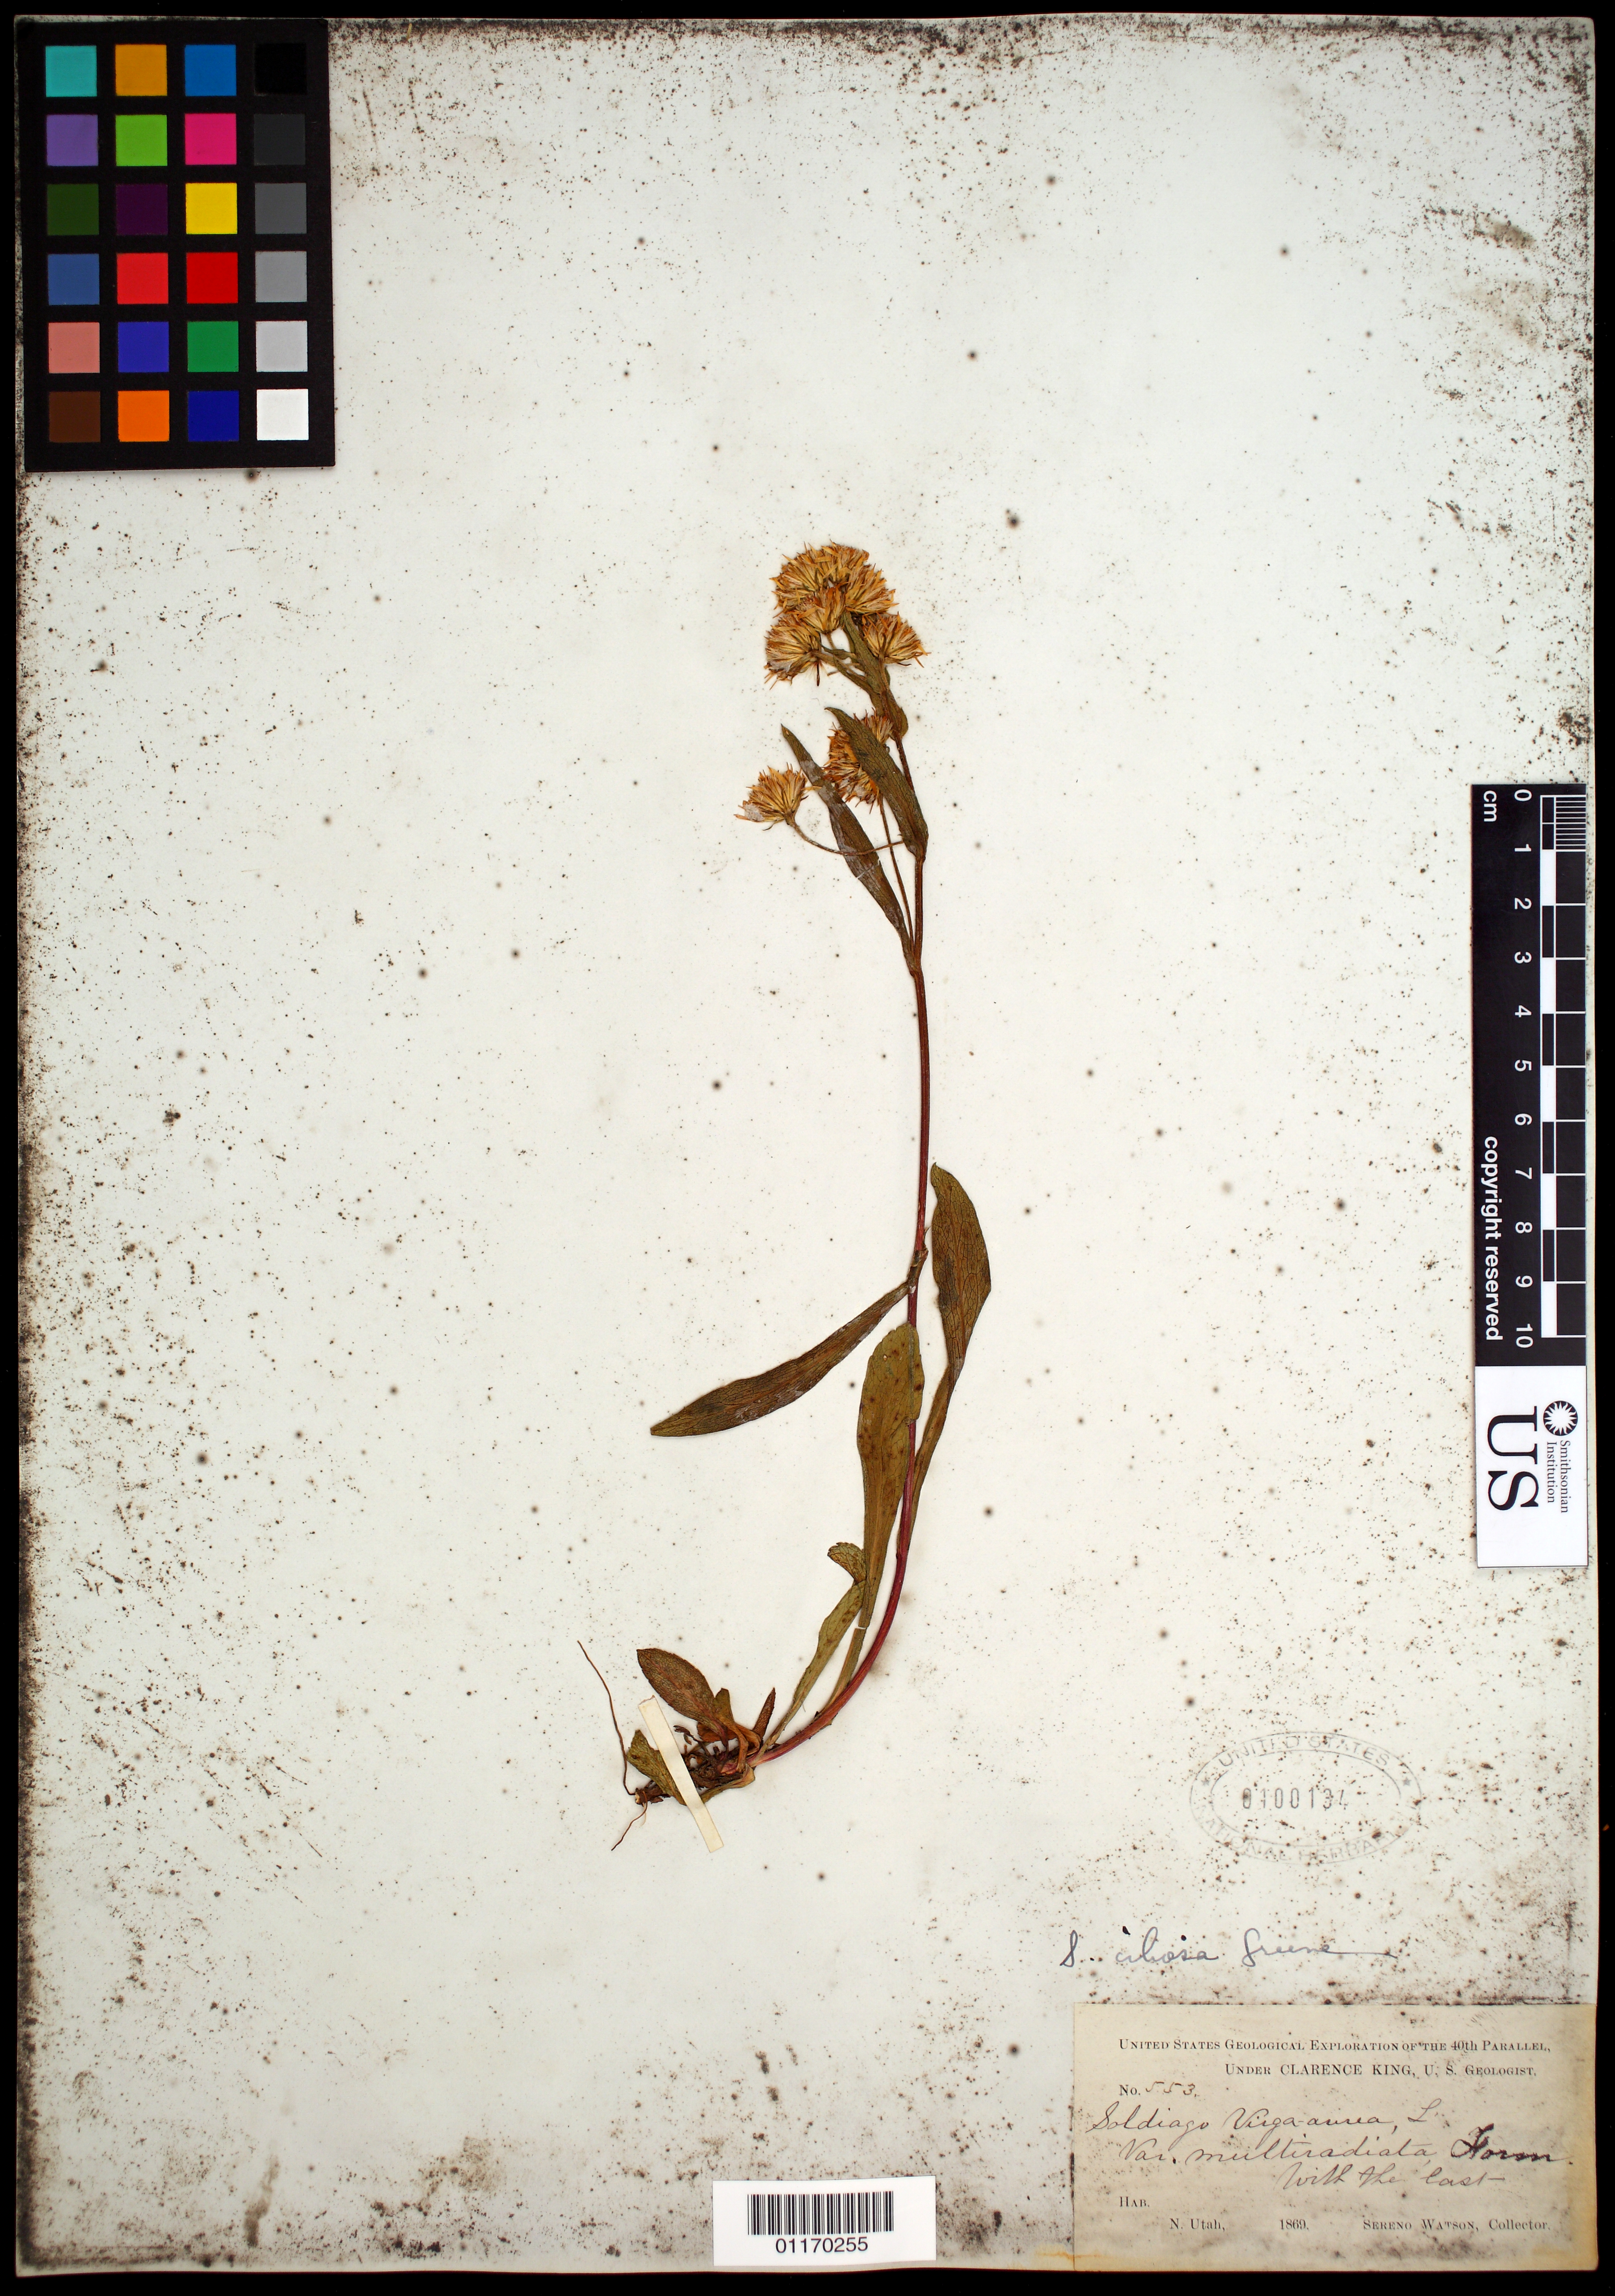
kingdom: Plantae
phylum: Tracheophyta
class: Magnoliopsida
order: Asterales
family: Asteraceae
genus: Solidago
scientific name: Solidago ciliosa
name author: Greene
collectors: S. Watson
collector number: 553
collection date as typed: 1869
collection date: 1869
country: United States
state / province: Utah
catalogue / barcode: US 100134